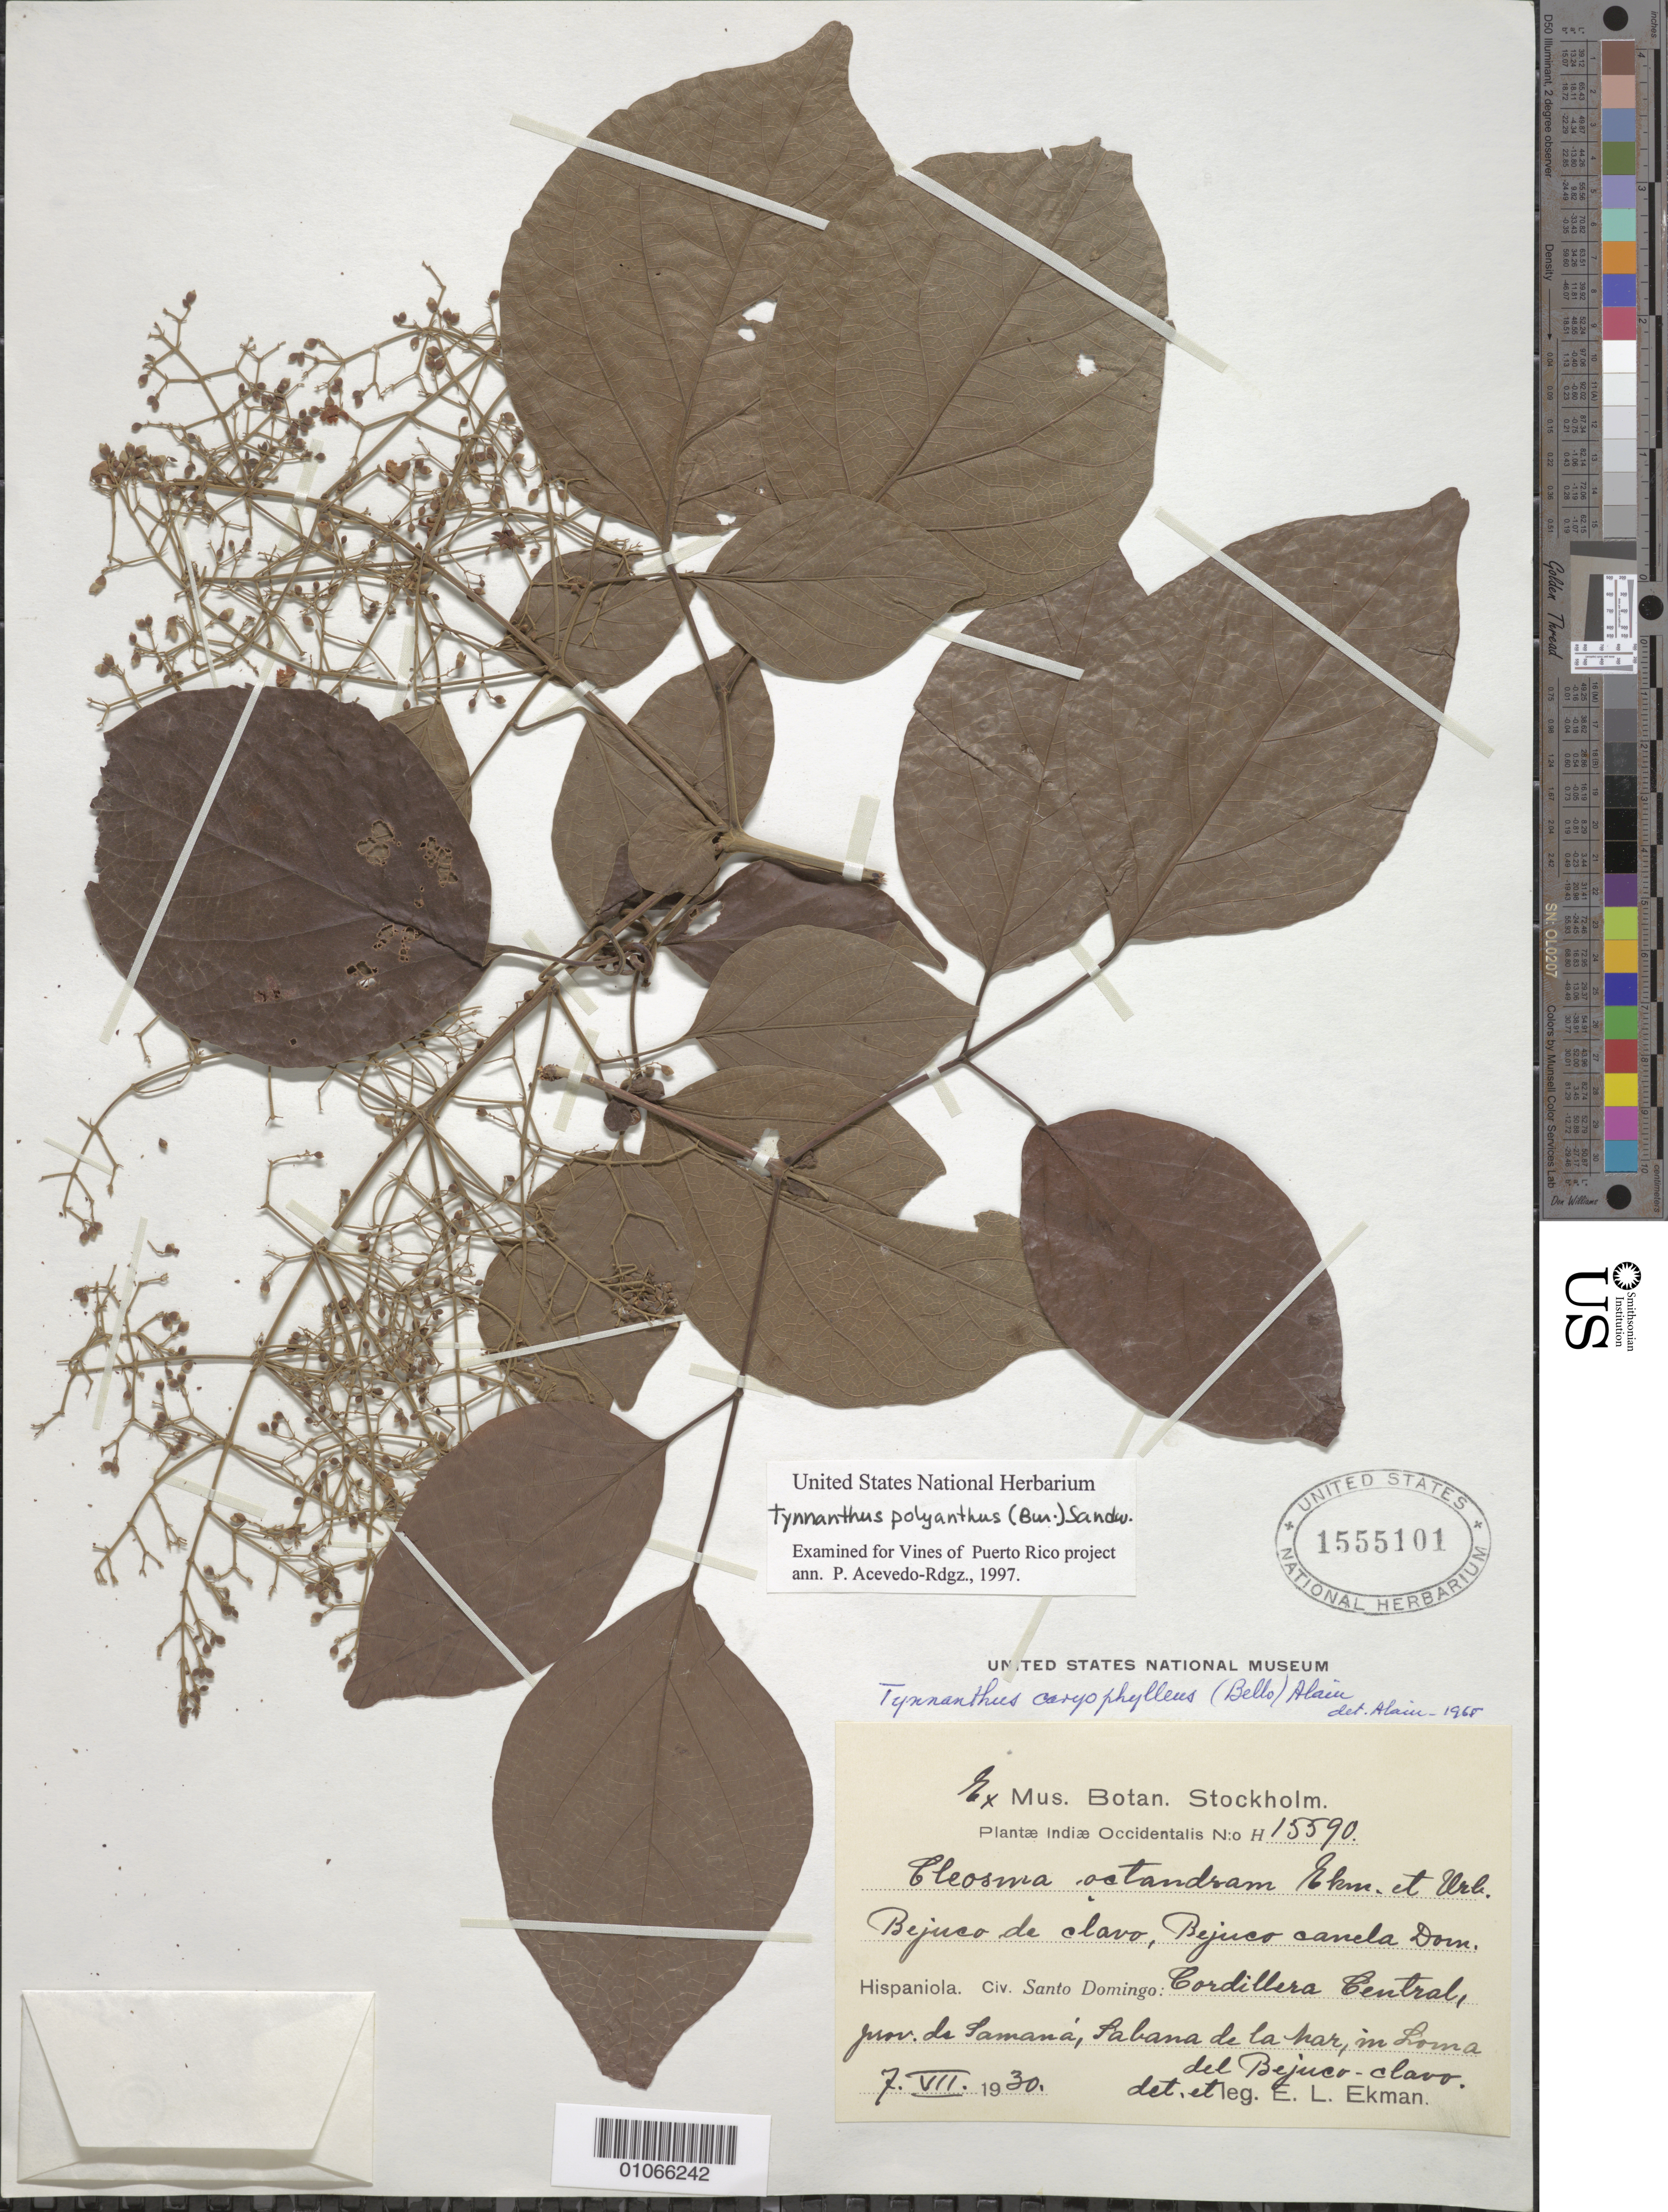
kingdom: Plantae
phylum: Tracheophyta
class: Magnoliopsida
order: Lamiales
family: Bignoniaceae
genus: Tynanthus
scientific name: Tynanthus polyanthus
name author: (Bureau) Sandwith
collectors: E. L. Ekman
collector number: H 15590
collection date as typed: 07 Jul 1930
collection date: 1930-07-07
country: Dominican Republic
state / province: Distrito Nacional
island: Hispaniola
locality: Cordillera Central, Samana province, Sabana de la har, in Loma del Bejuco-clavo.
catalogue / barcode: US 1555101